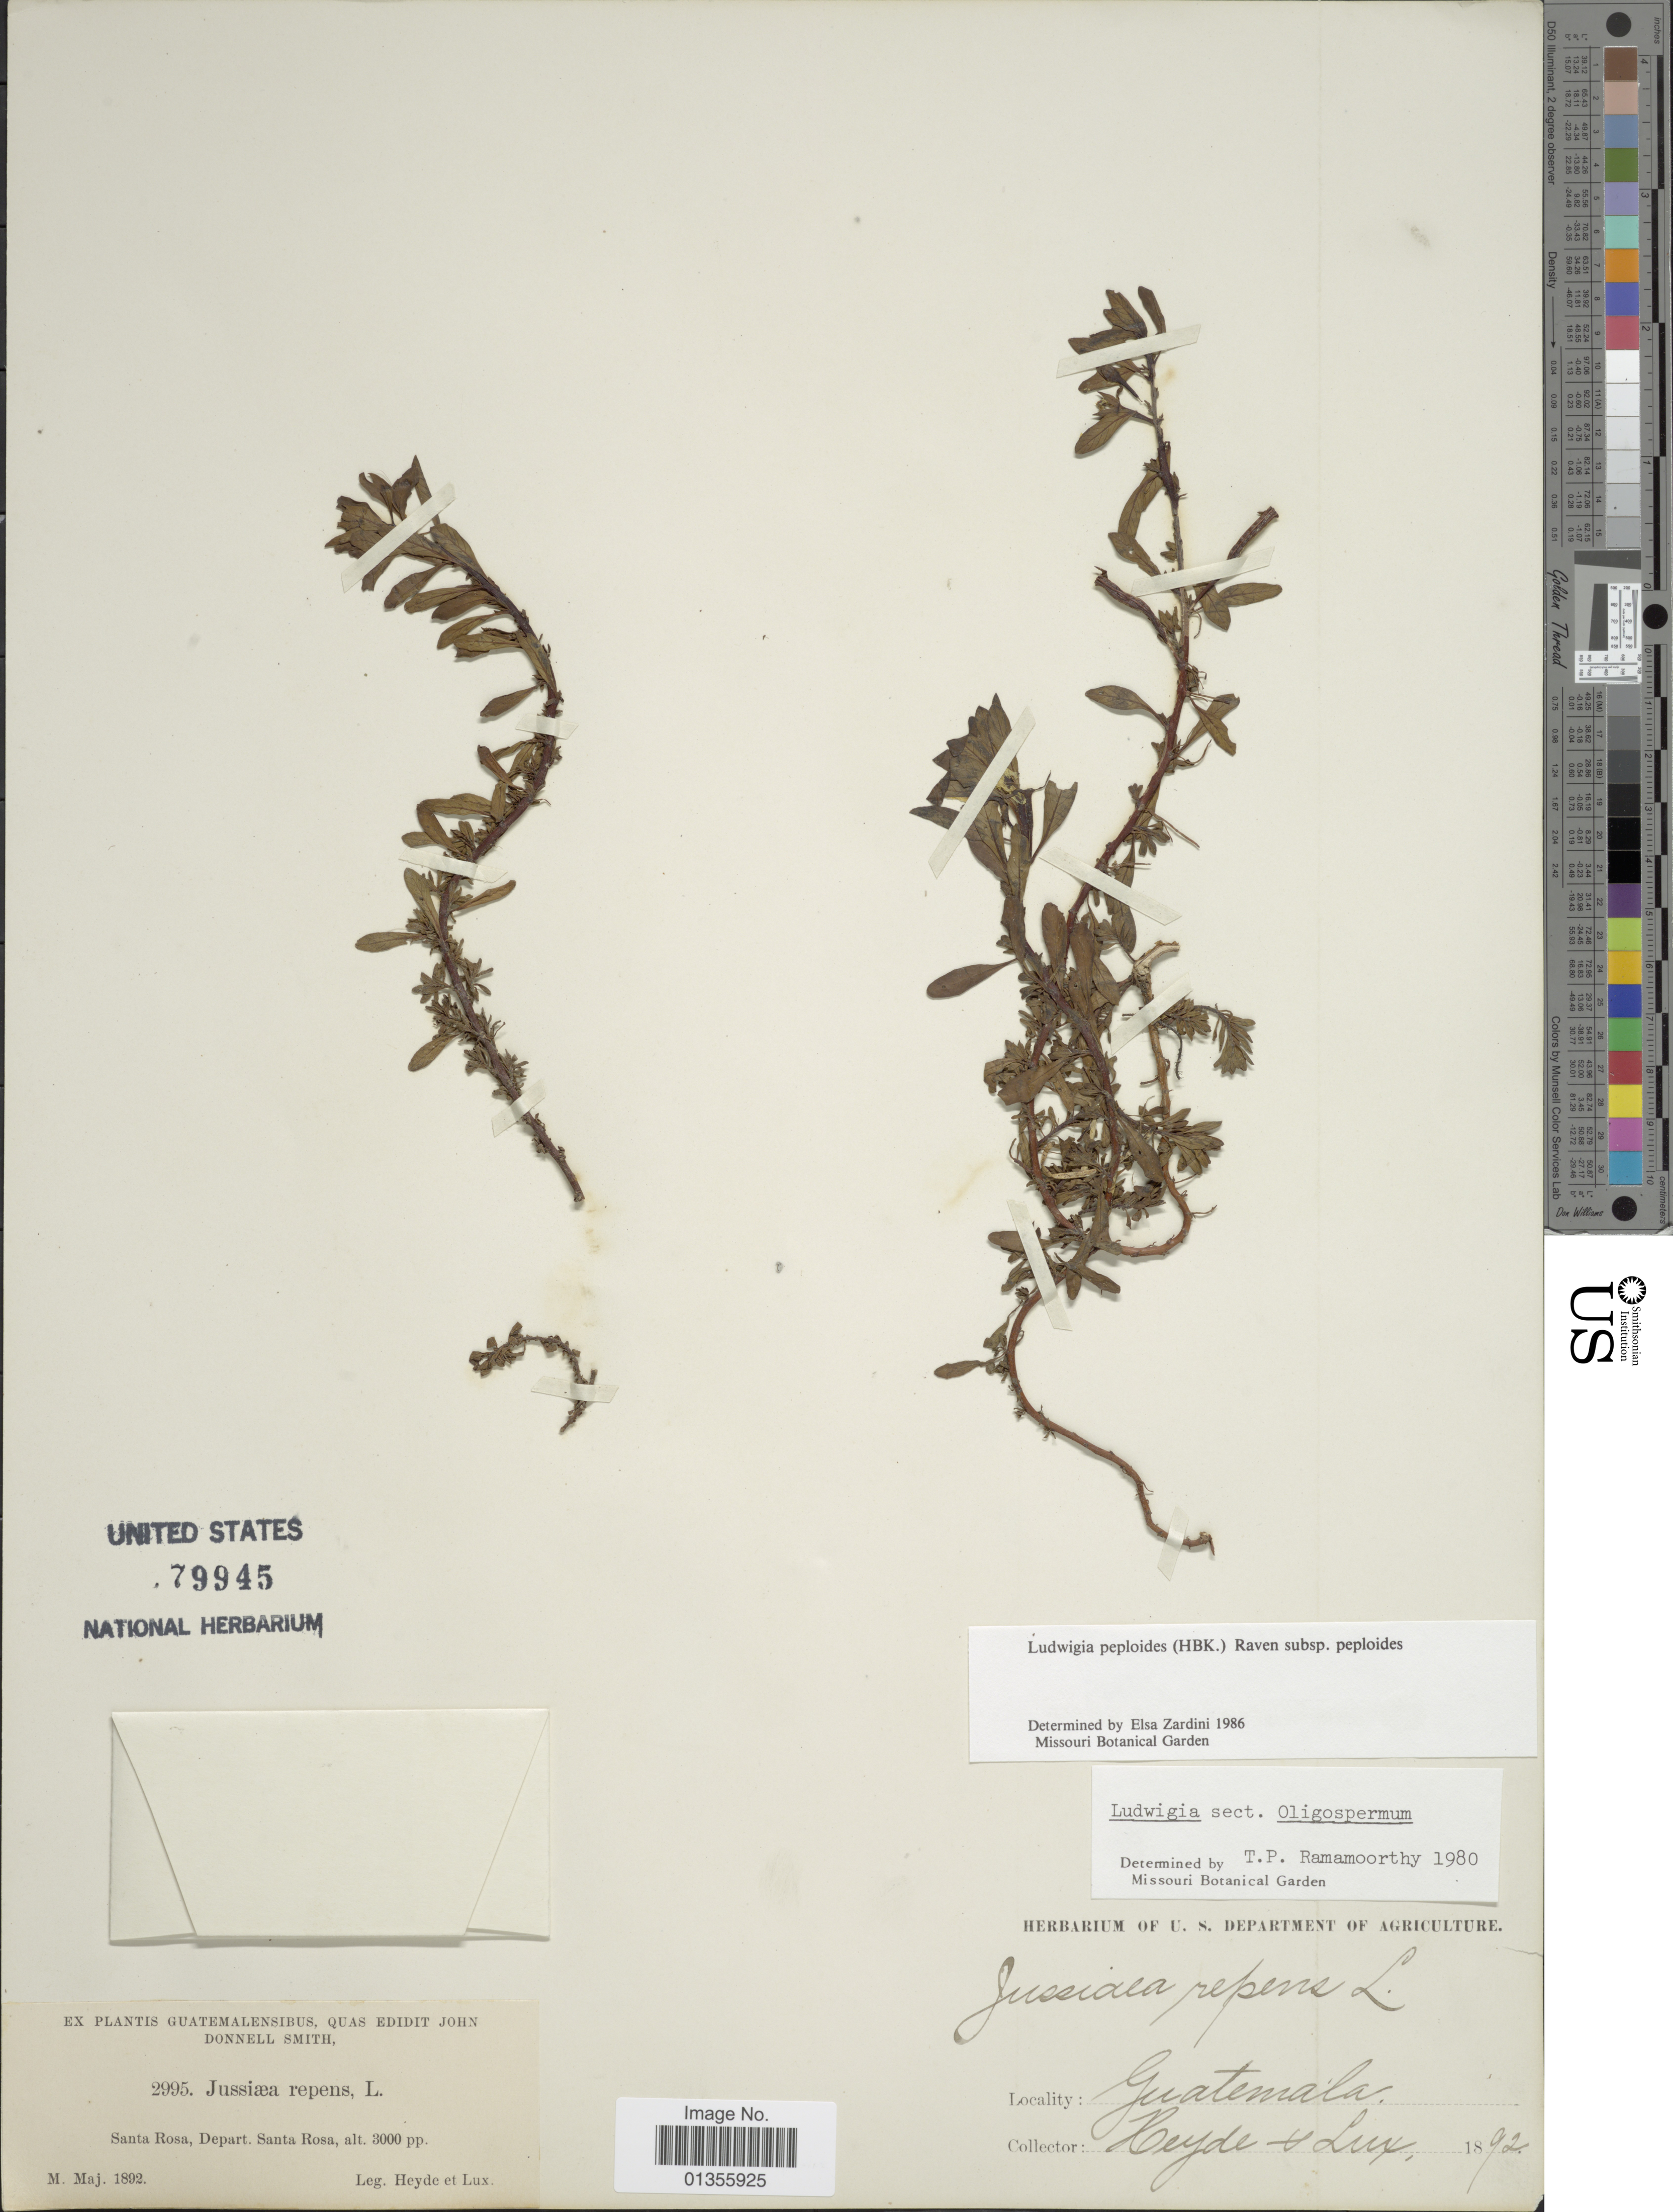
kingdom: Plantae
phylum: Tracheophyta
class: Magnoliopsida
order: Myrtales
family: Onagraceae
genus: Ludwigia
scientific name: Ludwigia peploides subsp. peploides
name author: (Kunth) P.H. Raven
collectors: Heyde & Lux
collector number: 2995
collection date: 1892-05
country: Guatemala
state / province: Santa Rosa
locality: Depart. Santa Rosa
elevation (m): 914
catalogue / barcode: US 79945